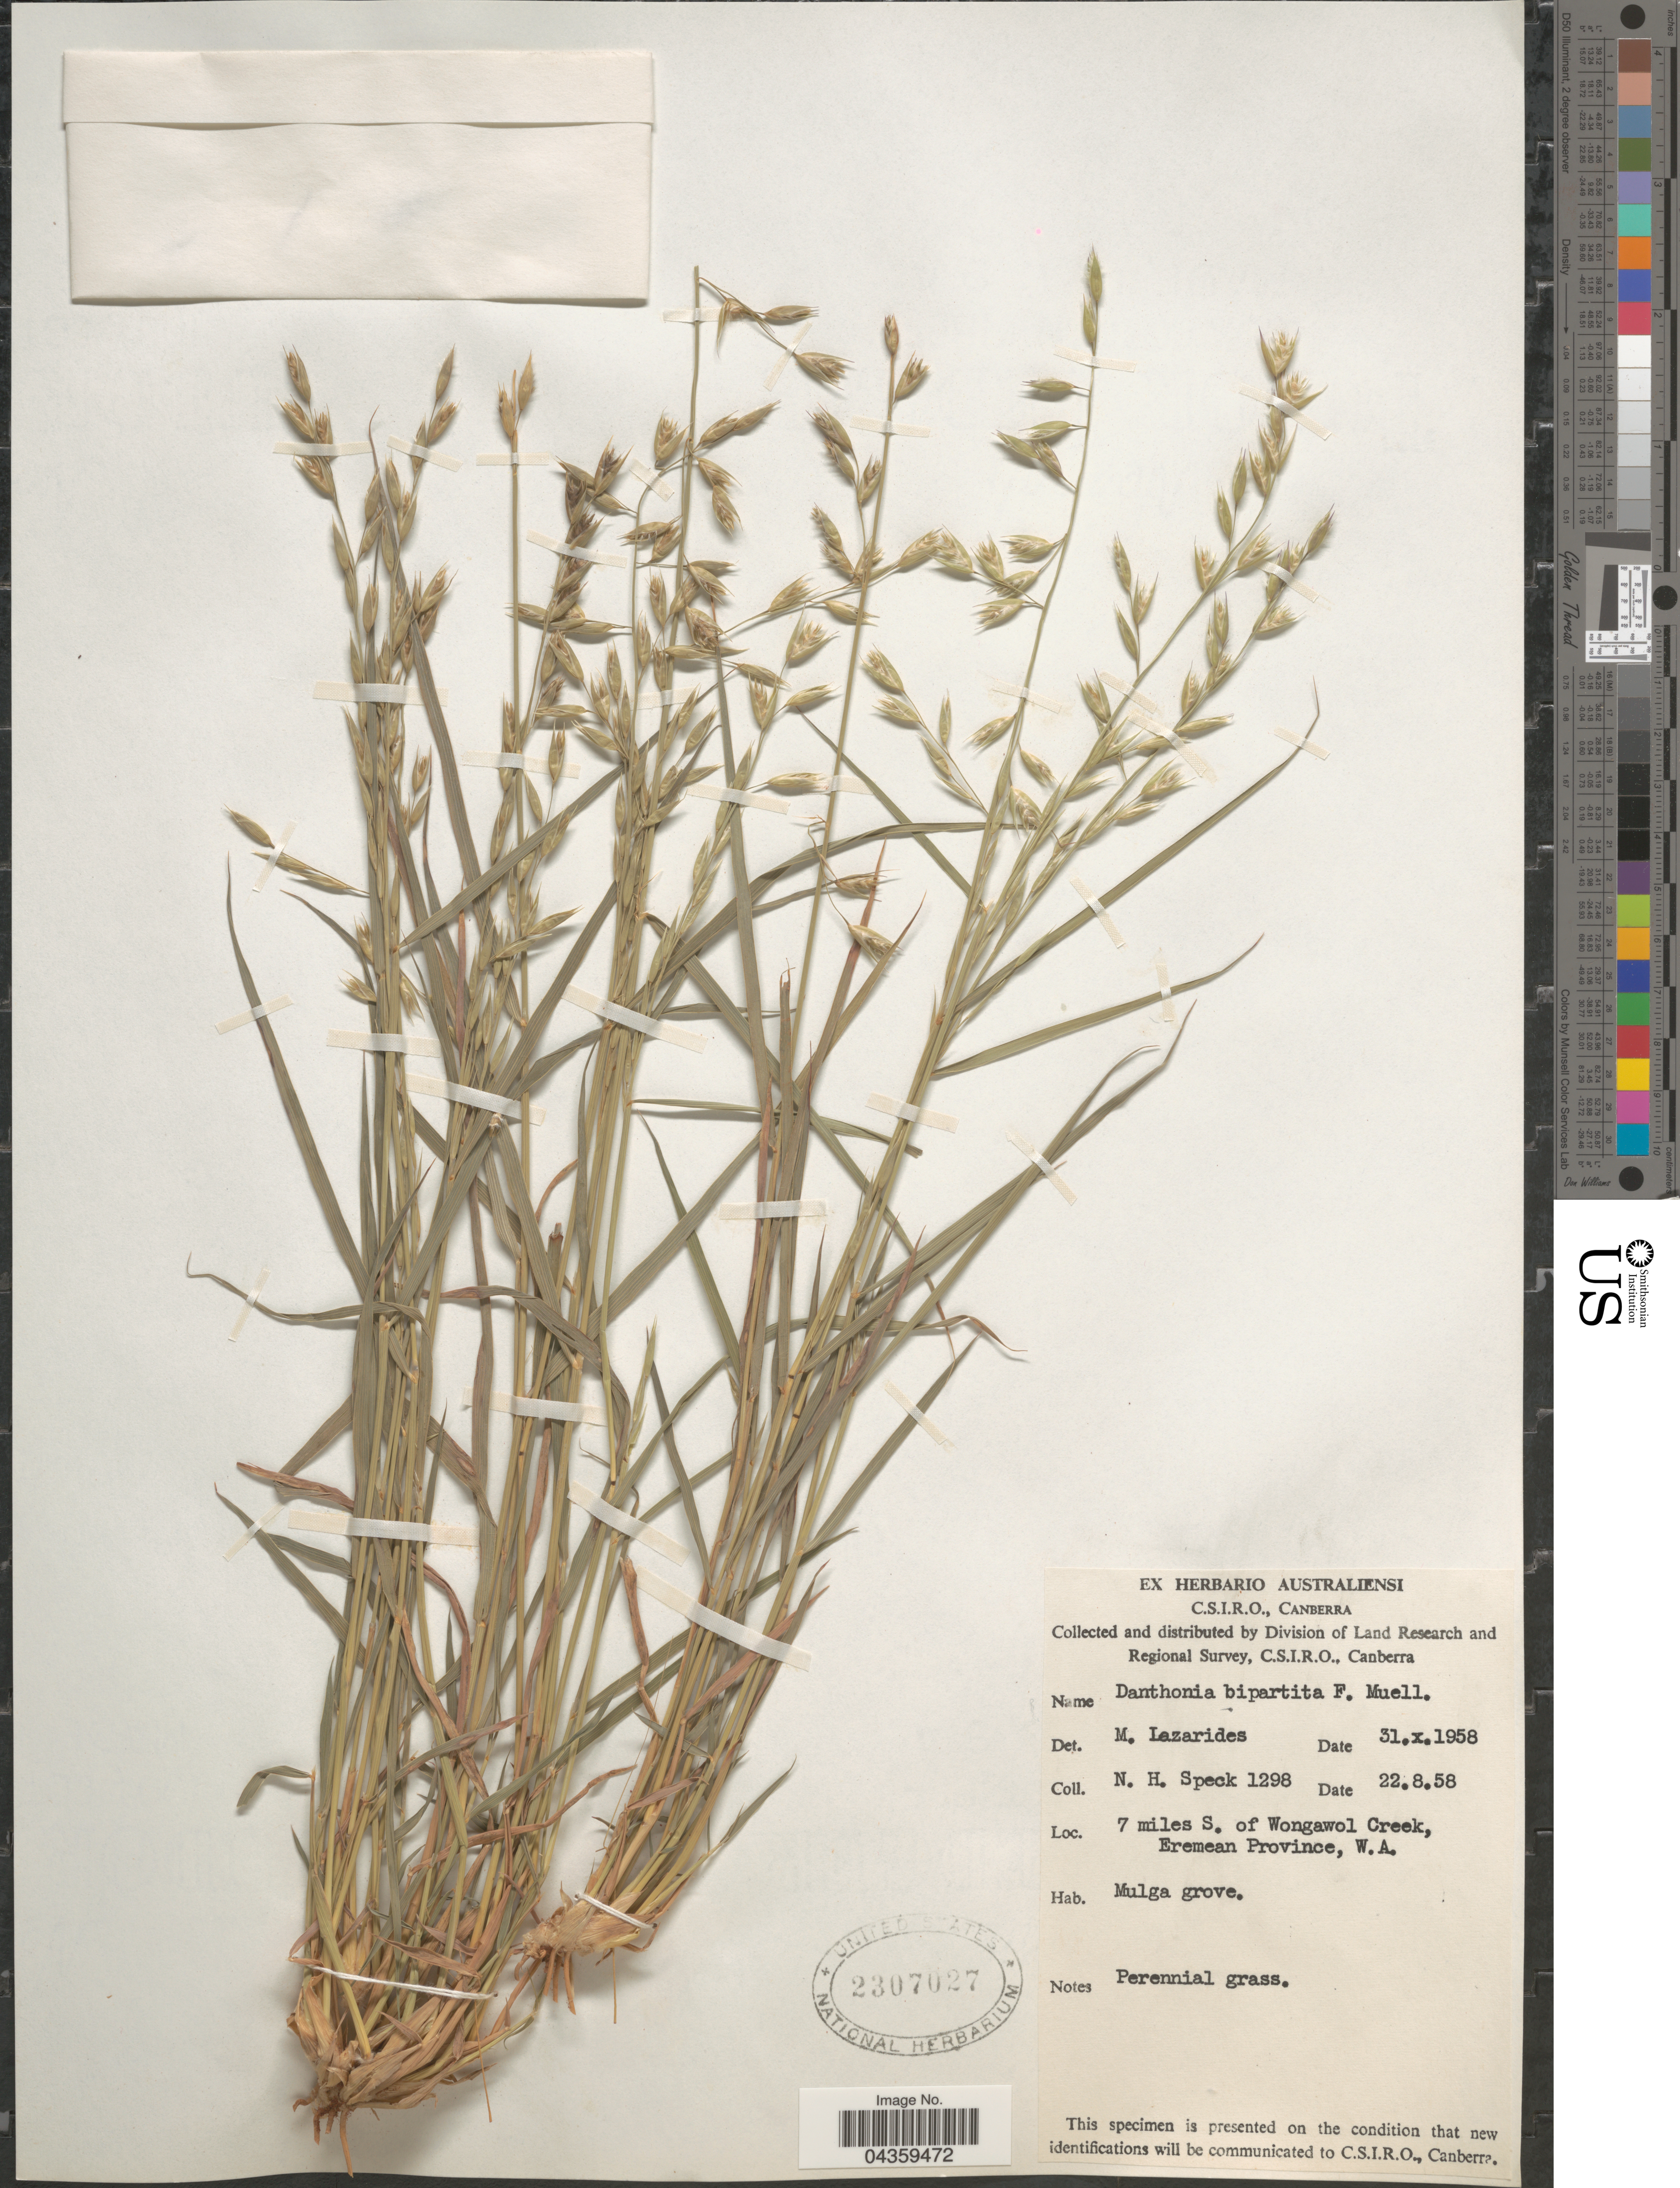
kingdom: Plantae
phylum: Tracheophyta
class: Liliopsida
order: Poales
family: Poaceae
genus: Monachather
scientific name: Monachather paradoxus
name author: Steud.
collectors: N. Speck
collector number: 1298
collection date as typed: Transcribed d/m/y: 22/8/58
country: Australia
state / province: Western Australia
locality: Division of Land Research and Regional Survey. 7 miles S. of Wongawol Creek, Eremean Province, W.A.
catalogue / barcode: US 2307027